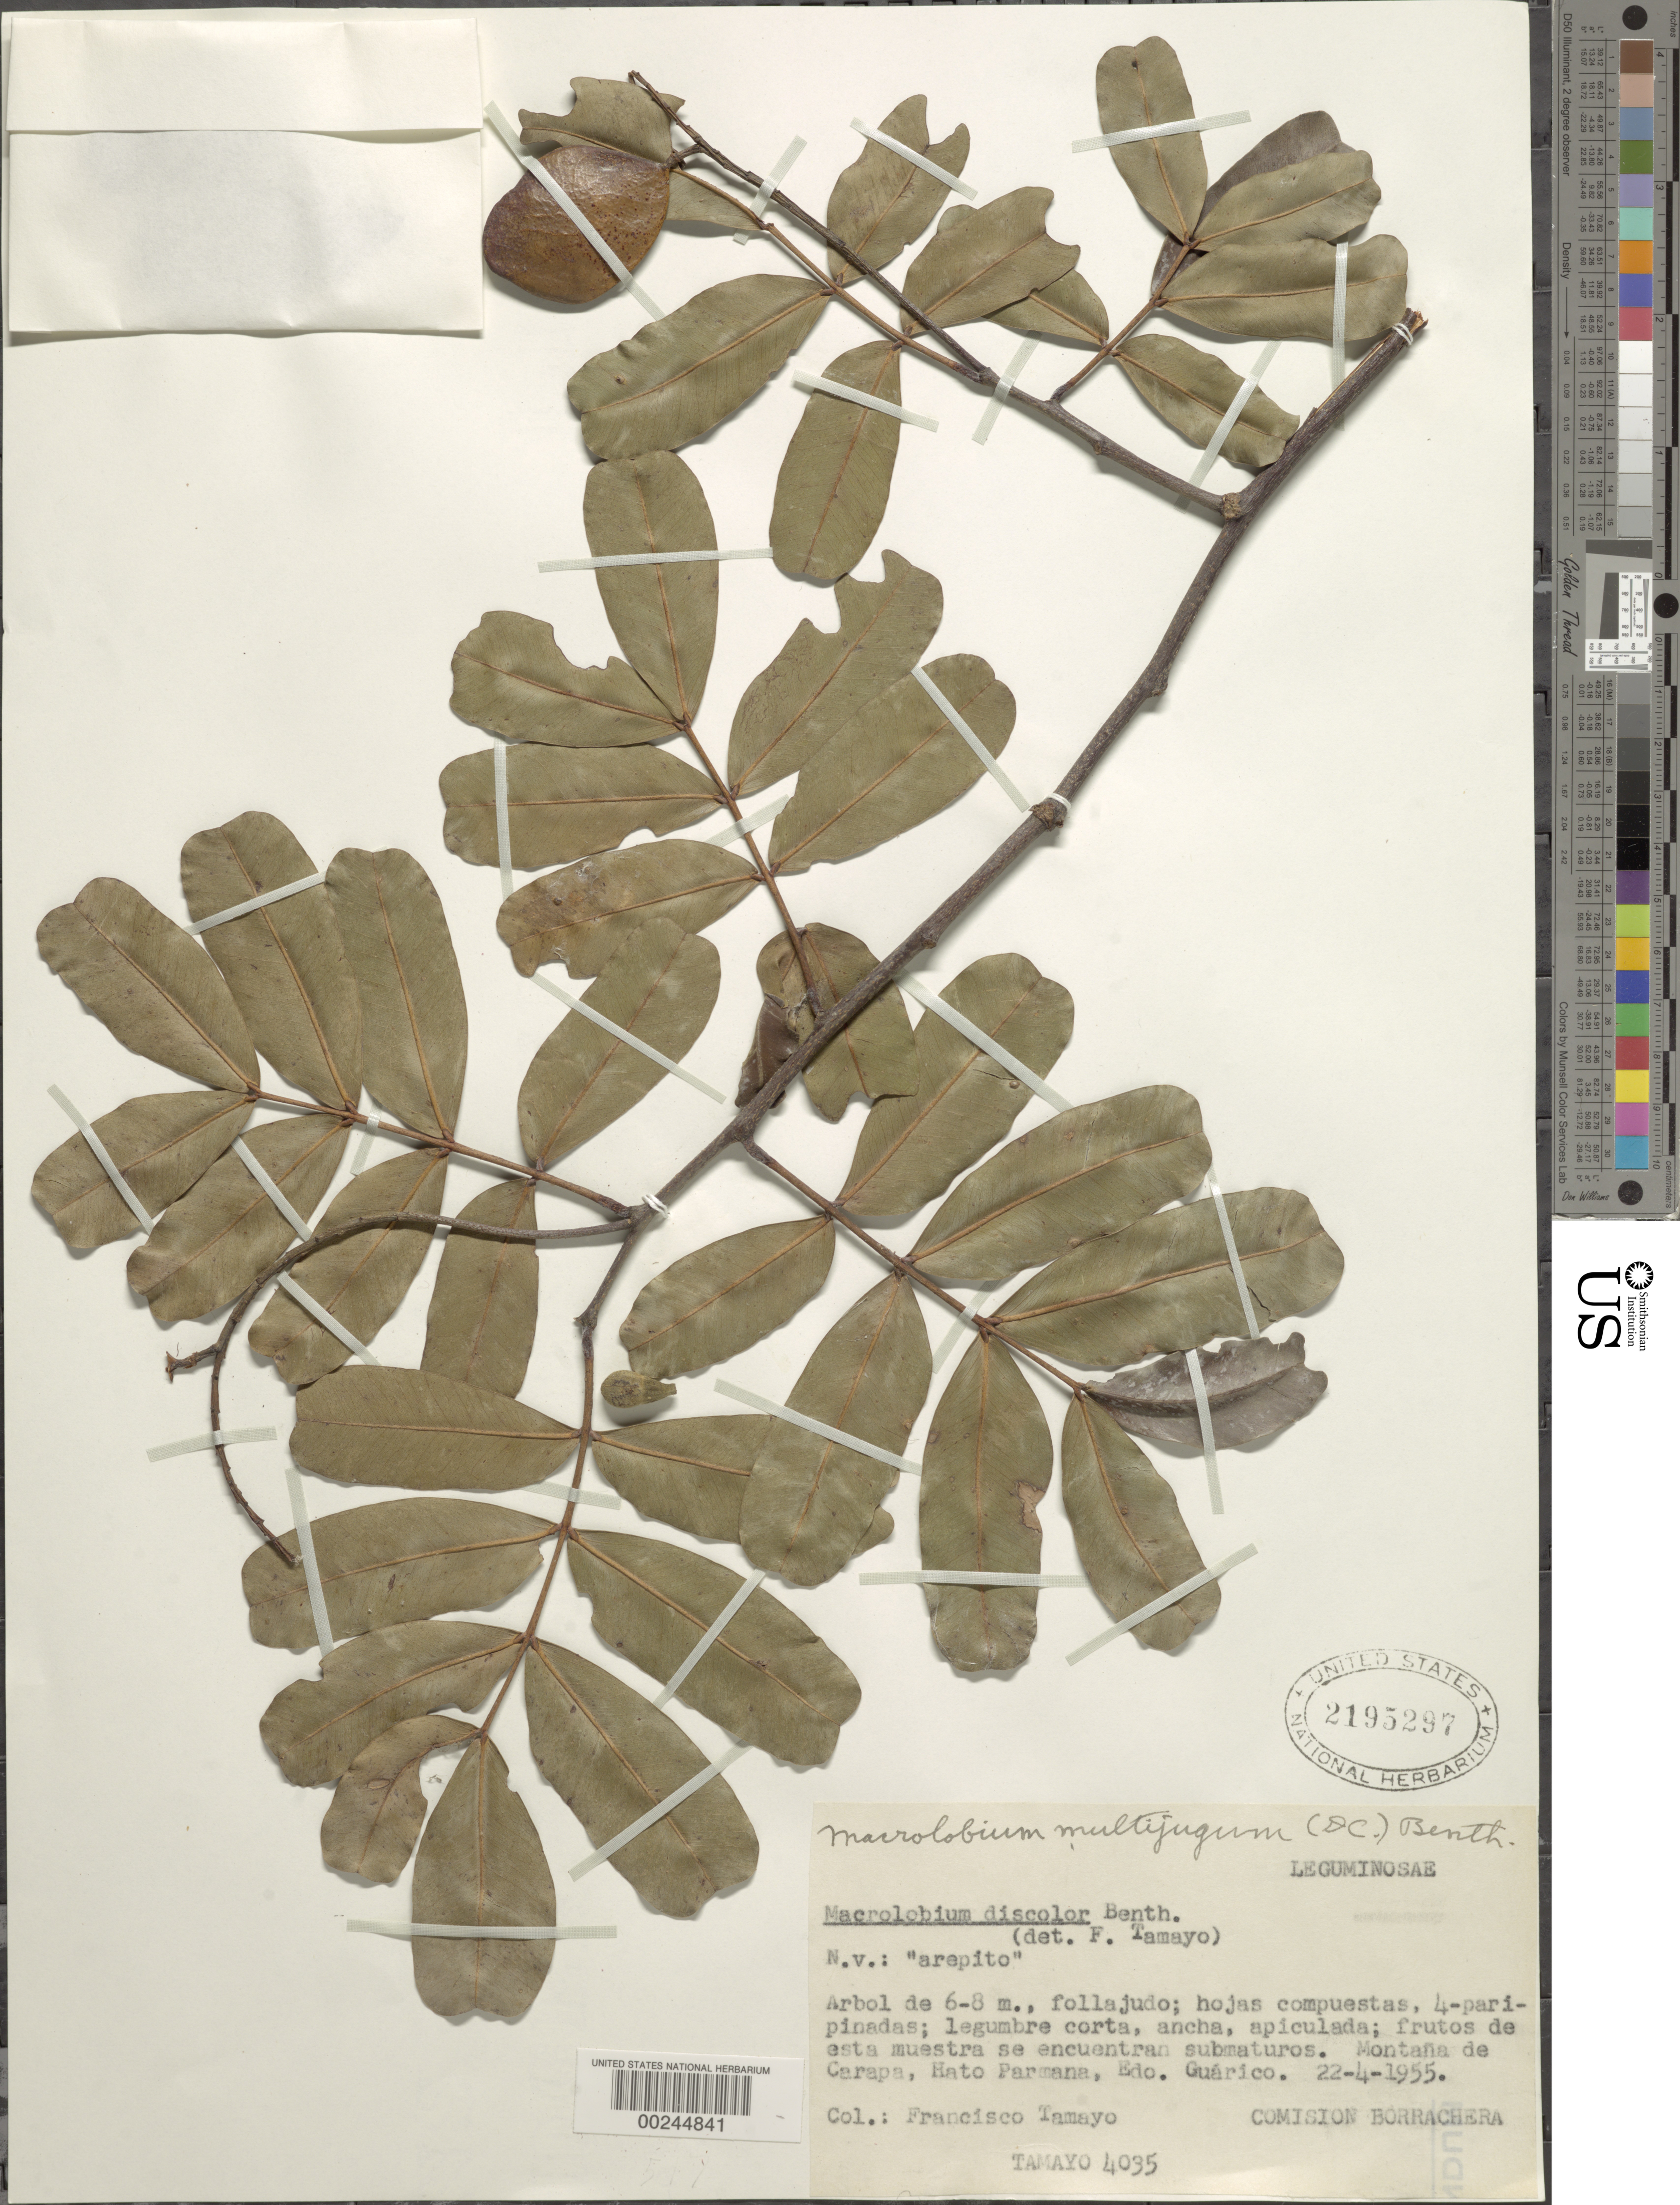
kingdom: Plantae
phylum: Tracheophyta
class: Magnoliopsida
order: Fabales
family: Fabaceae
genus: Macrolobium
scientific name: Macrolobium multijugum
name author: (DC.) Benth.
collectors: F. Tamayo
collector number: Tomayo 4035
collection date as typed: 22 Apr 1955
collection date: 1955-04-22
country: Venezuela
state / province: Guárico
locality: Montana de carapa, hato parmana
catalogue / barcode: US 2195297